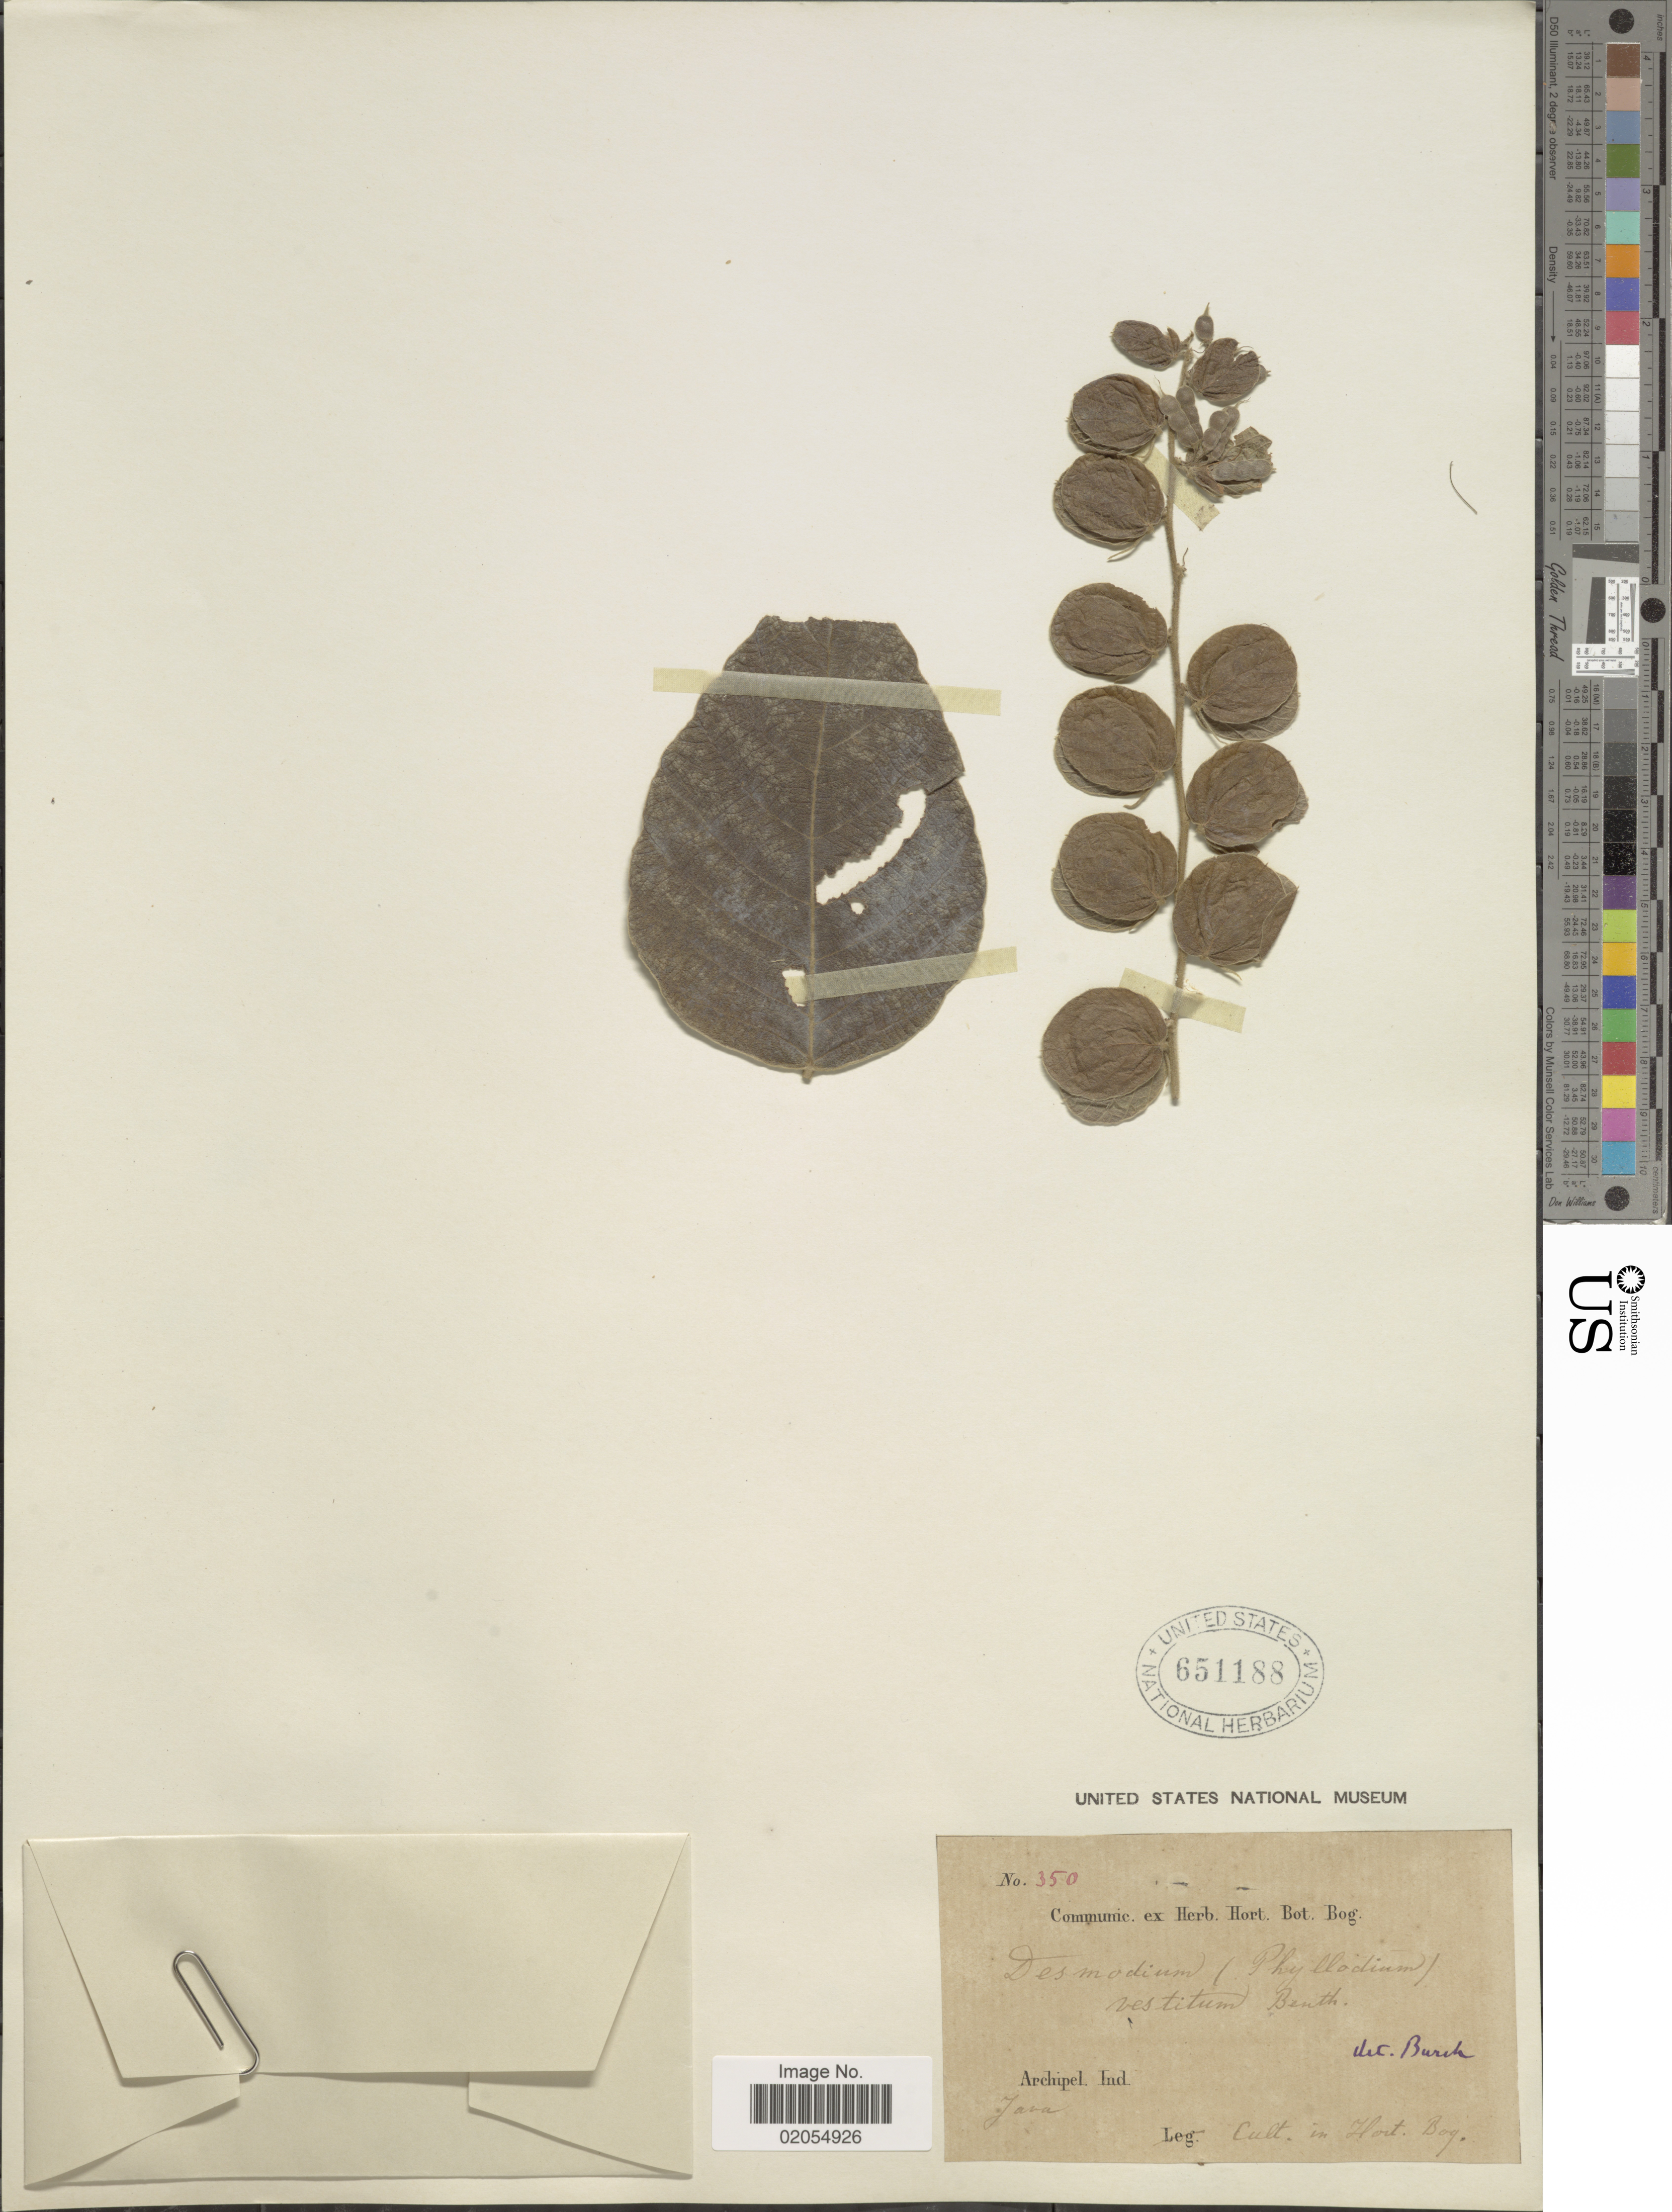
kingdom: Plantae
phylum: Tracheophyta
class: Magnoliopsida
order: Fabales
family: Fabaceae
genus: Phyllodium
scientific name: Phyllodium elegans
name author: (Lour.) Desv.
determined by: Strong, Mark T., (BOT), Smithsonian Institution - National Museum of Natural History (UNITED STATES)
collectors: ex herb. Hort. Bot. Bog.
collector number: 350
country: Indonesia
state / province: Java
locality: Archipel, Ind., Java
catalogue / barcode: US 651188